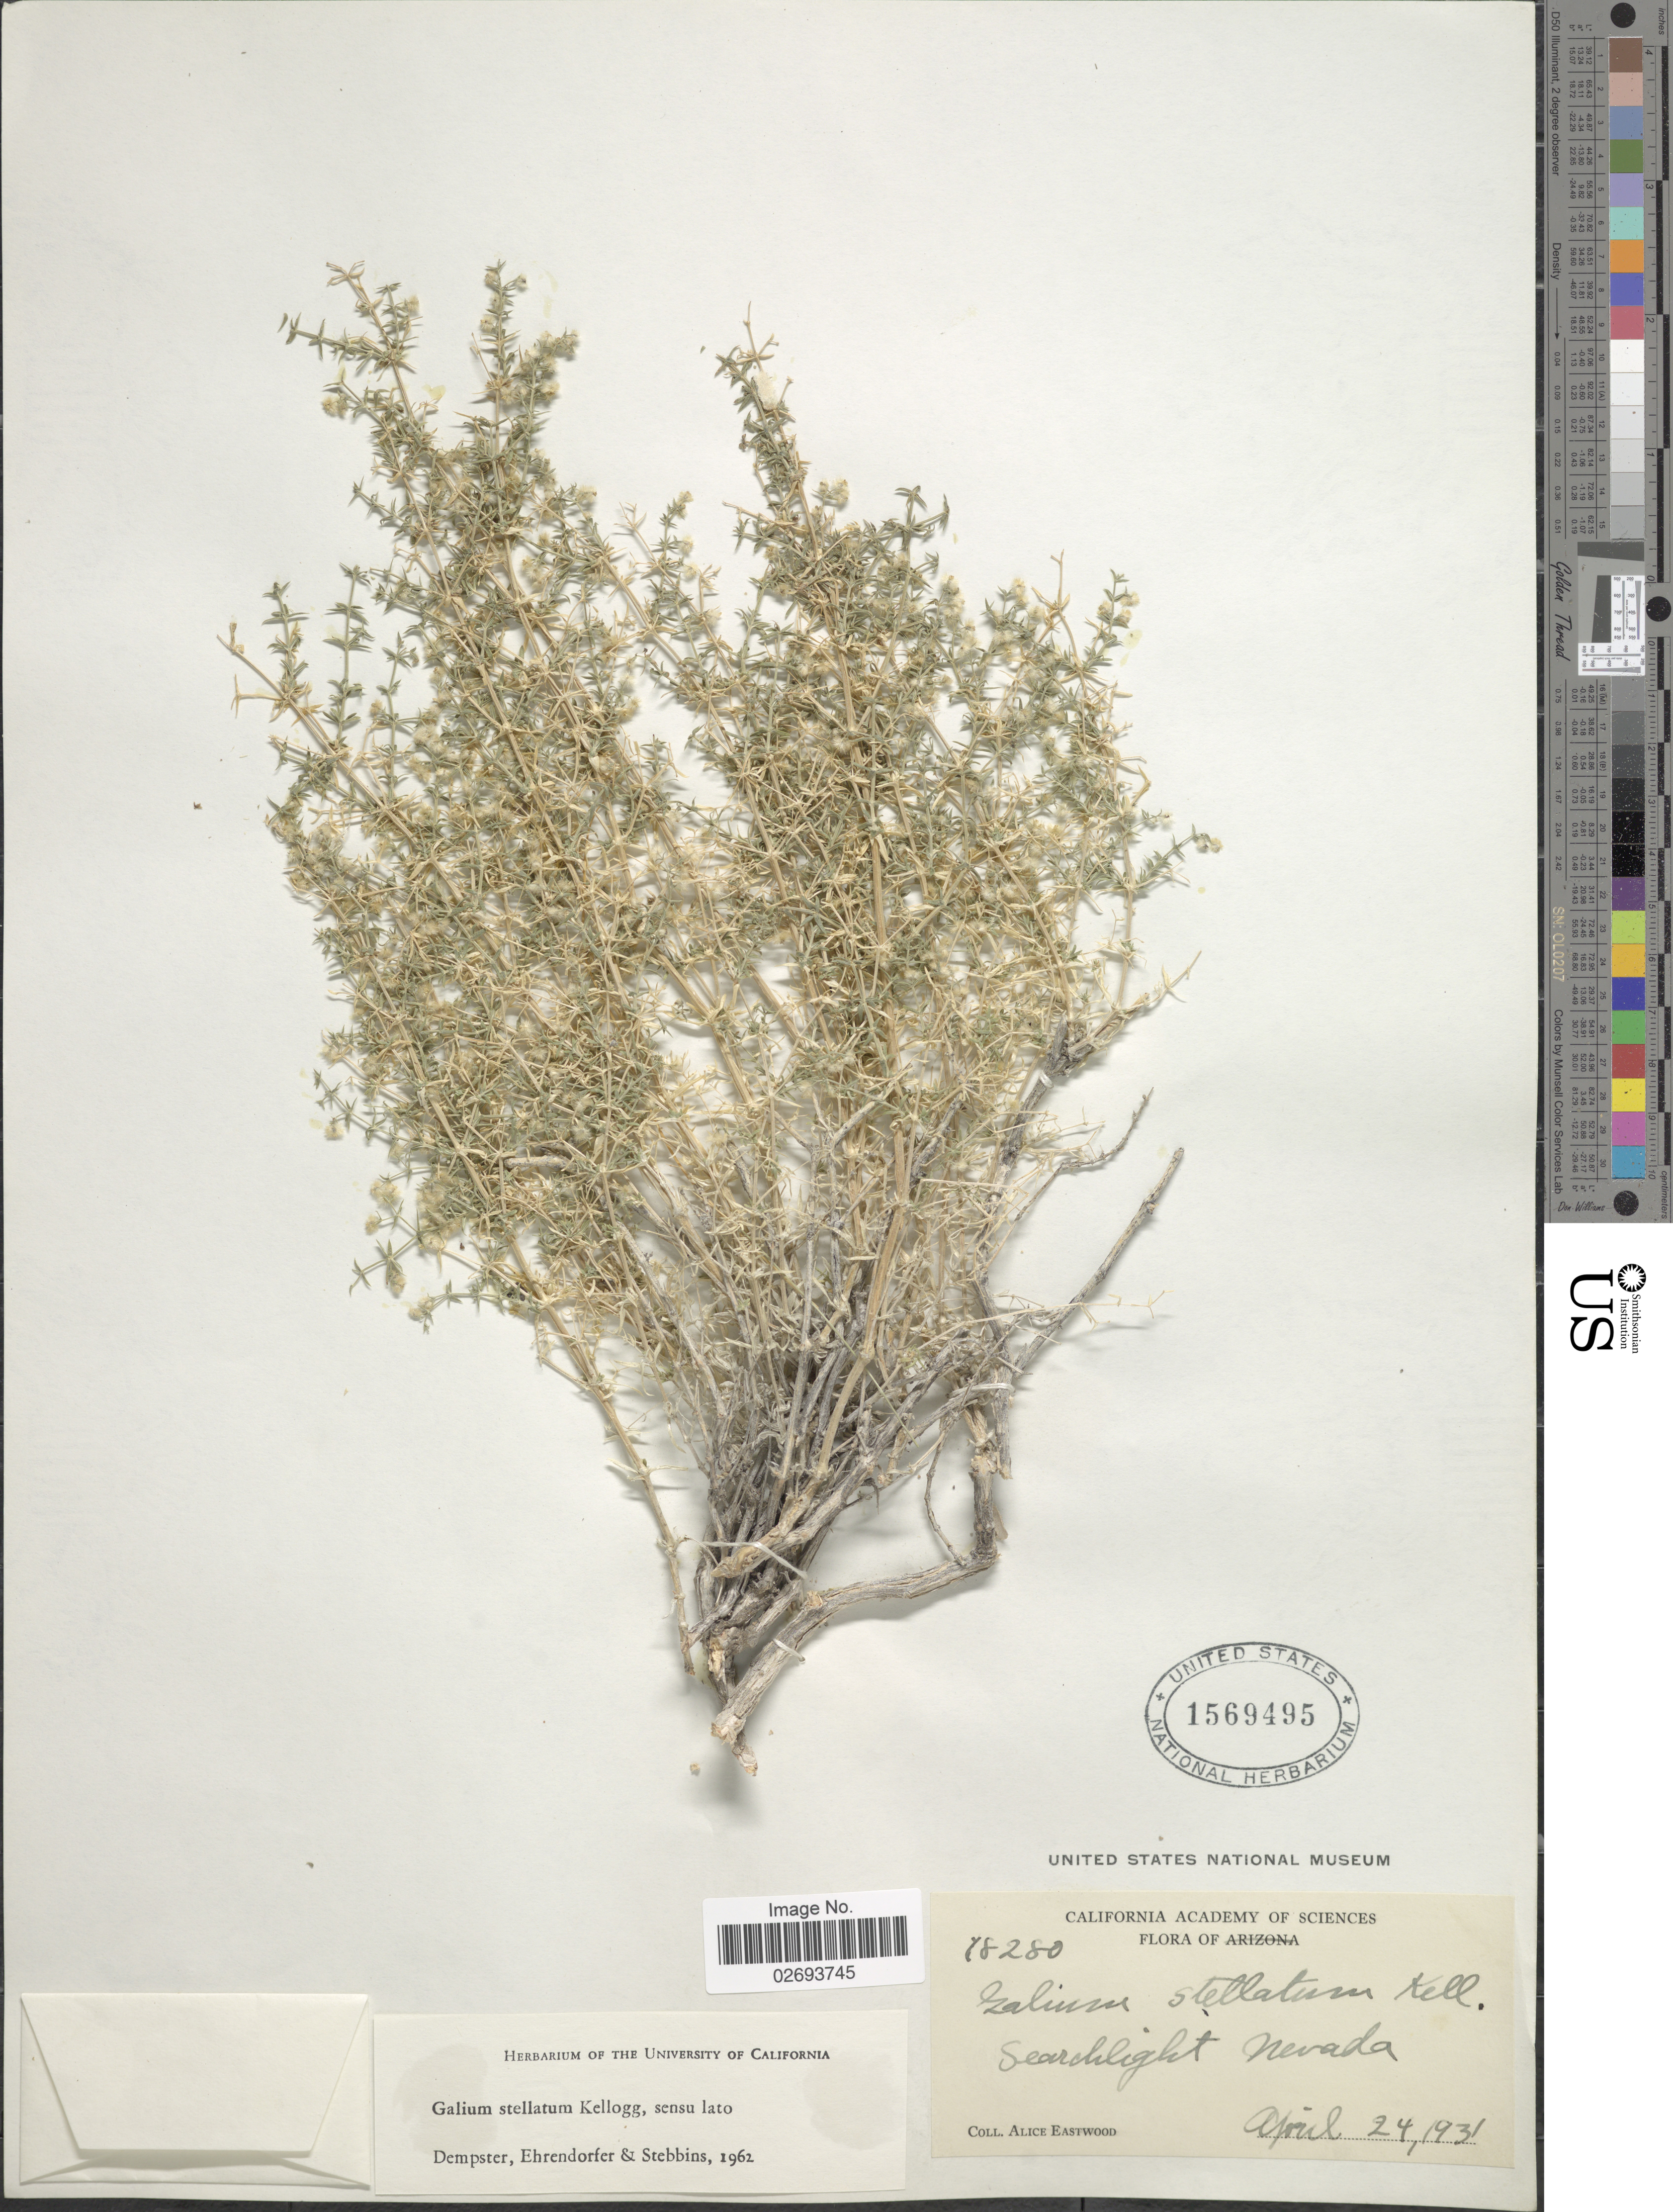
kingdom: Plantae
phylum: Tracheophyta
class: Magnoliopsida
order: Gentianales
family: Rubiaceae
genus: Galium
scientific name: Galium stellatum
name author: Kellogg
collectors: A. Eastwood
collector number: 78280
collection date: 1931-04-24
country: United States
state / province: Nevada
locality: Searchlight Nevada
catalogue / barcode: US 1569495